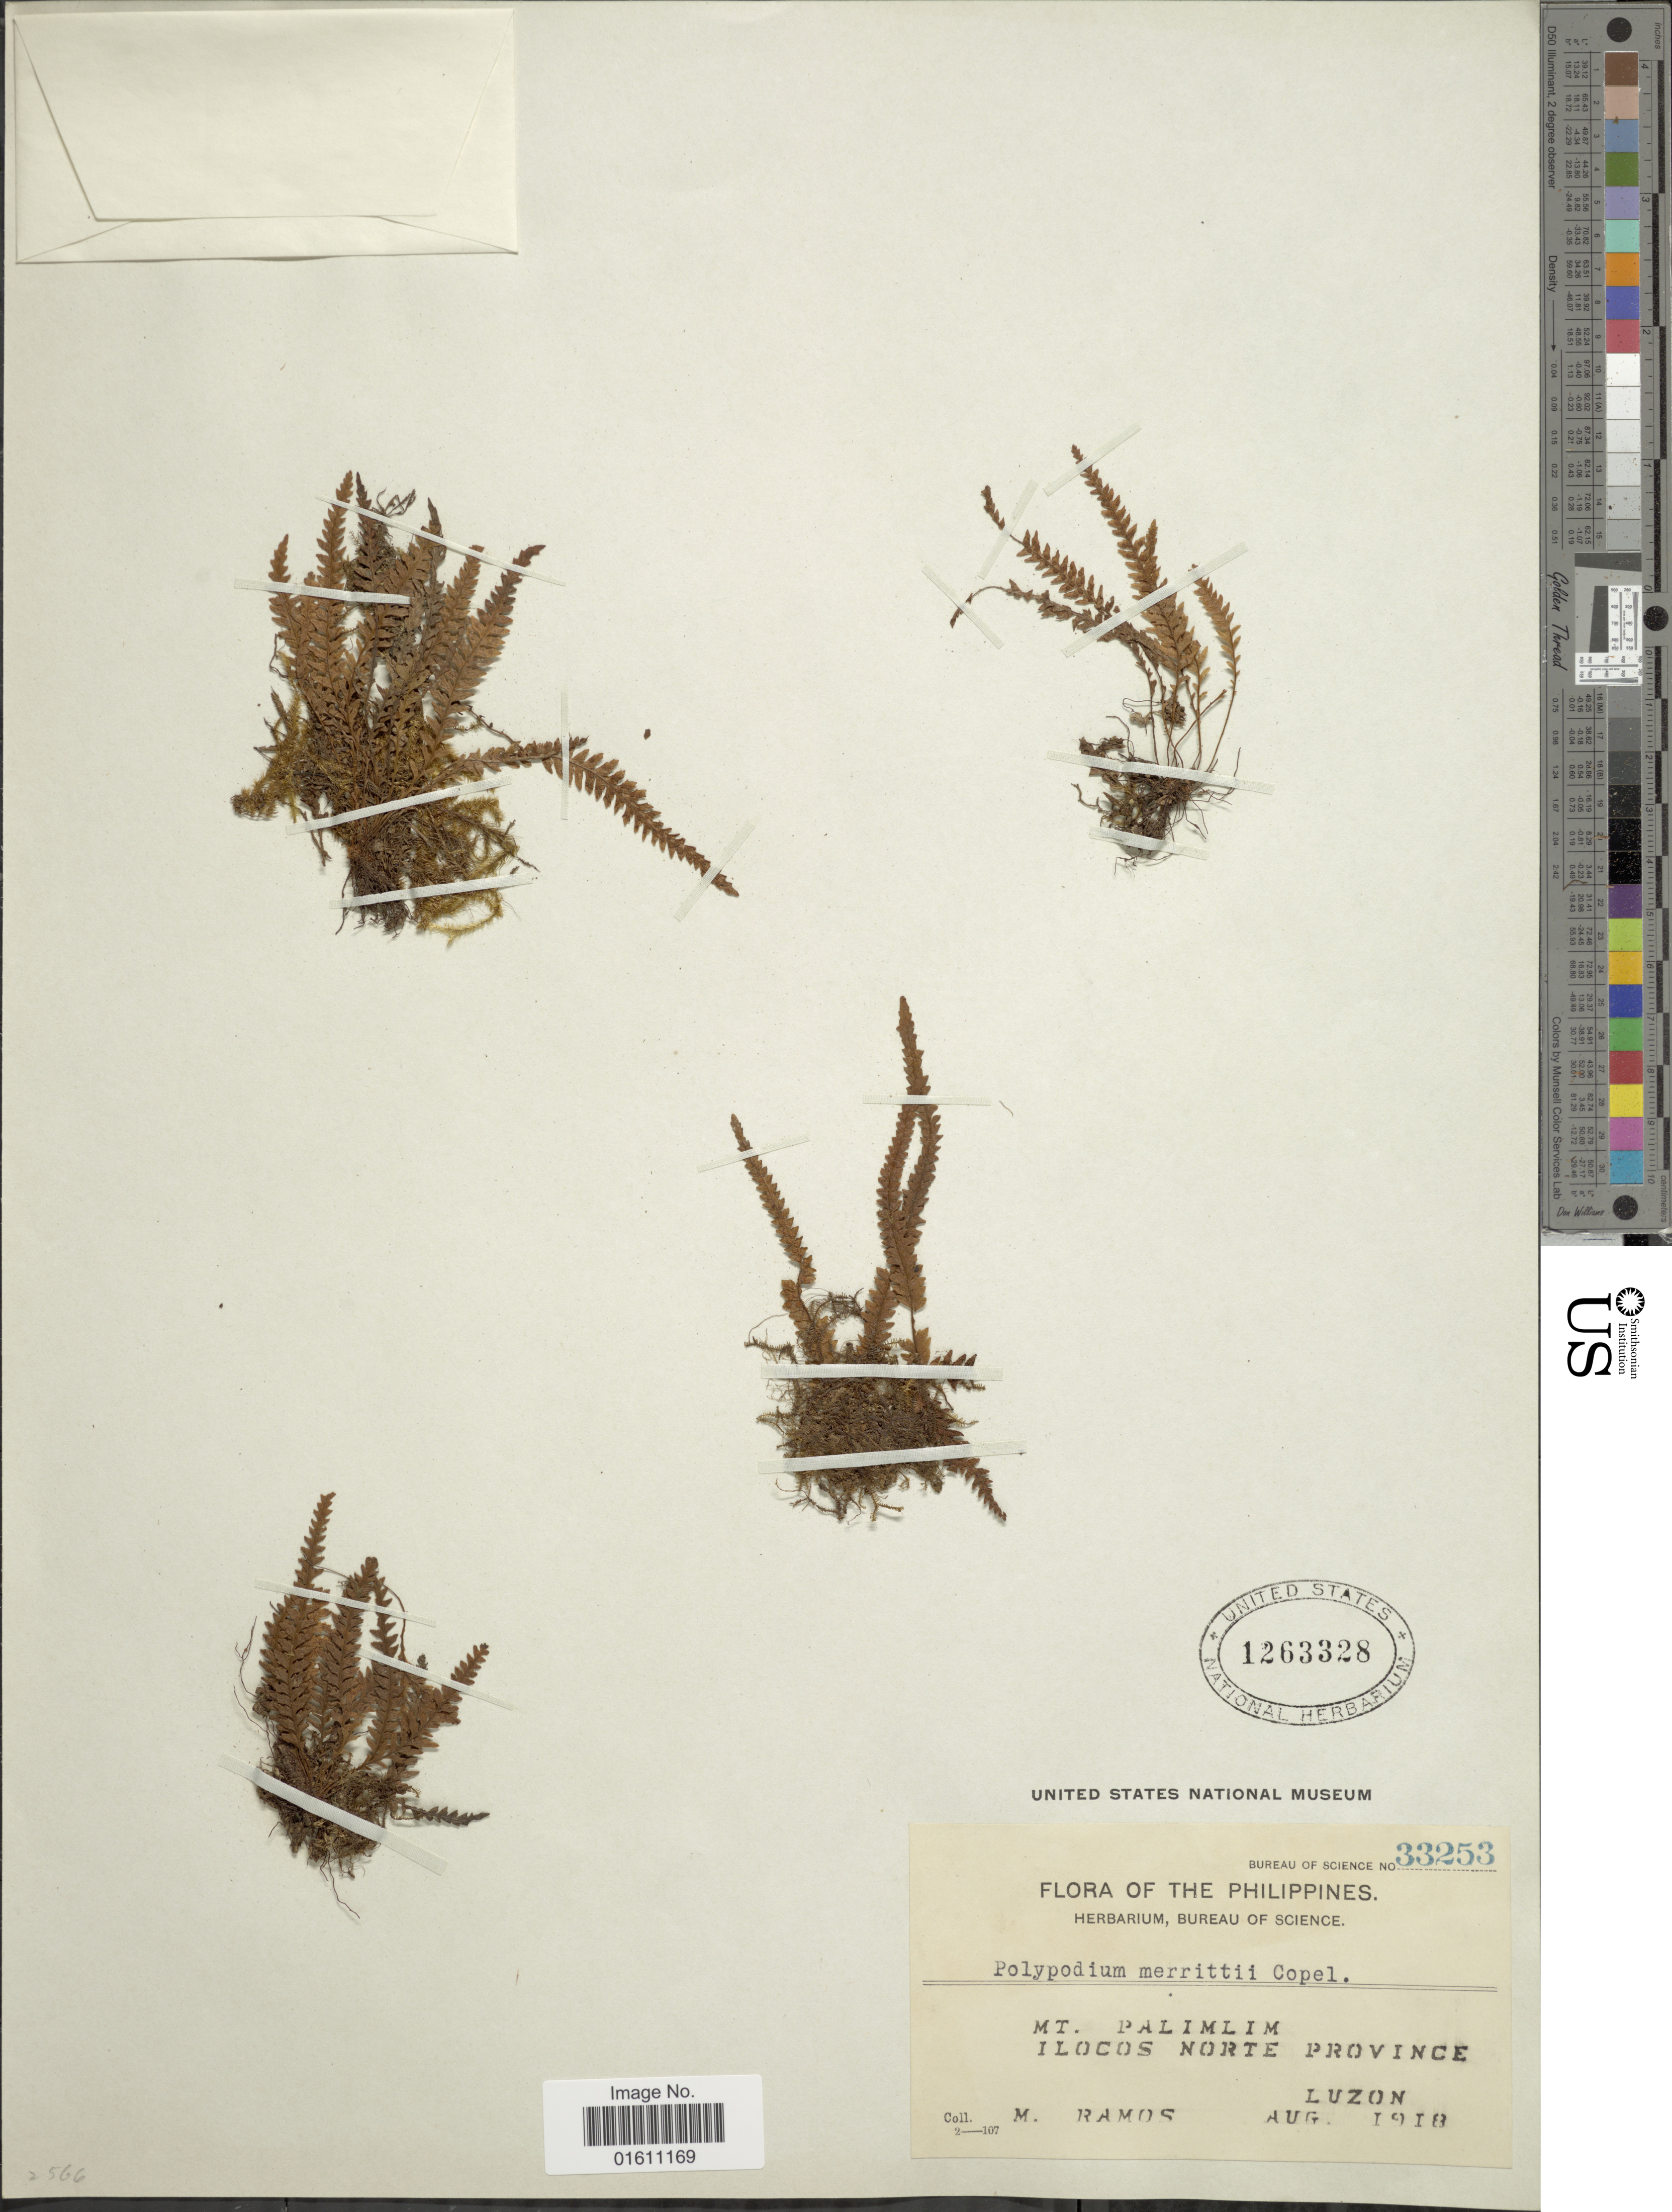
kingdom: Plantae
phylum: Tracheophyta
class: Polypodiopsida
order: Polypodiales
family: Polypodiaceae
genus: Chrysogrammitis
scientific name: Chrysogrammitis glandulosa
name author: (J. Sm.) Parris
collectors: M. Ramos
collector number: Bureau of Science 33253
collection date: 1918-08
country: Philippines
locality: The Philippines, Mt. Palimlim, Ilocos Norte province, Luzon.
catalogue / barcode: US 1263328